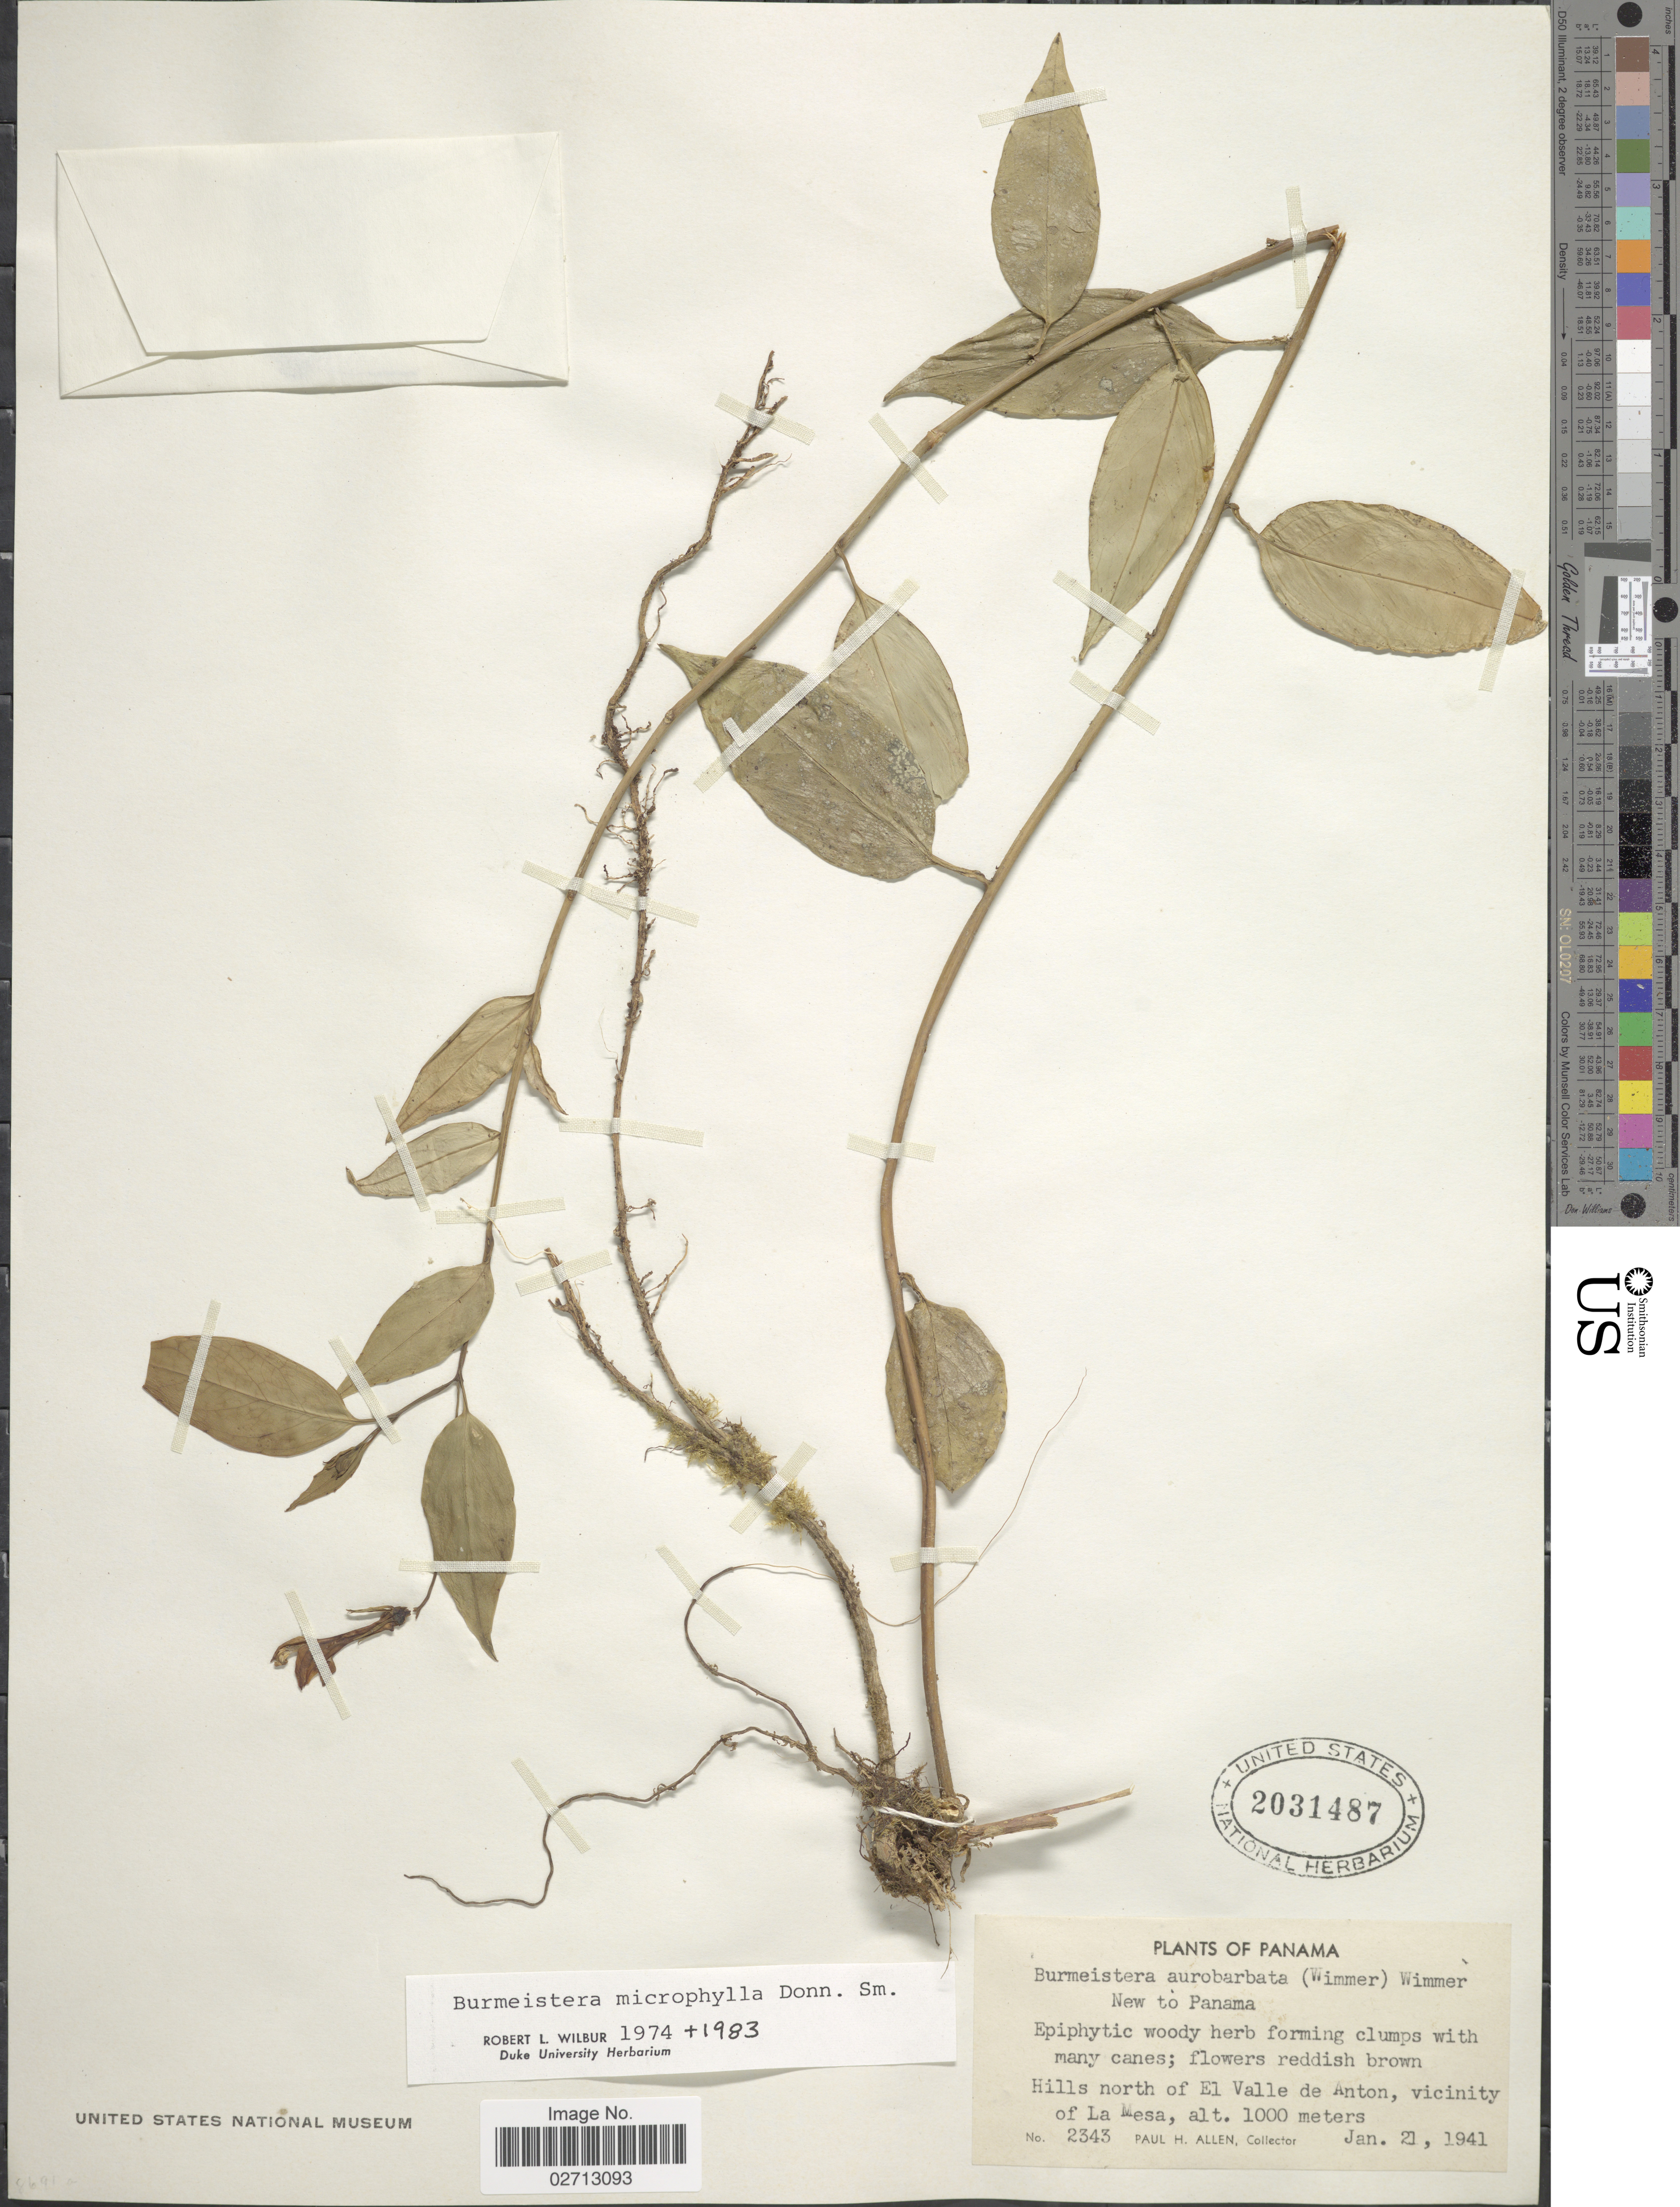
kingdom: Plantae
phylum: Tracheophyta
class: Magnoliopsida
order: Asterales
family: Campanulaceae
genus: Burmeistera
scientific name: Burmeistera microphylla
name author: Donn. Sm.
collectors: P. H. Allen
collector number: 2343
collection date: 1941-01-21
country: Panama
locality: Hills north of El Valle de Anton, vicinity of La Mesa.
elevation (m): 1000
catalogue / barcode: US 2031487